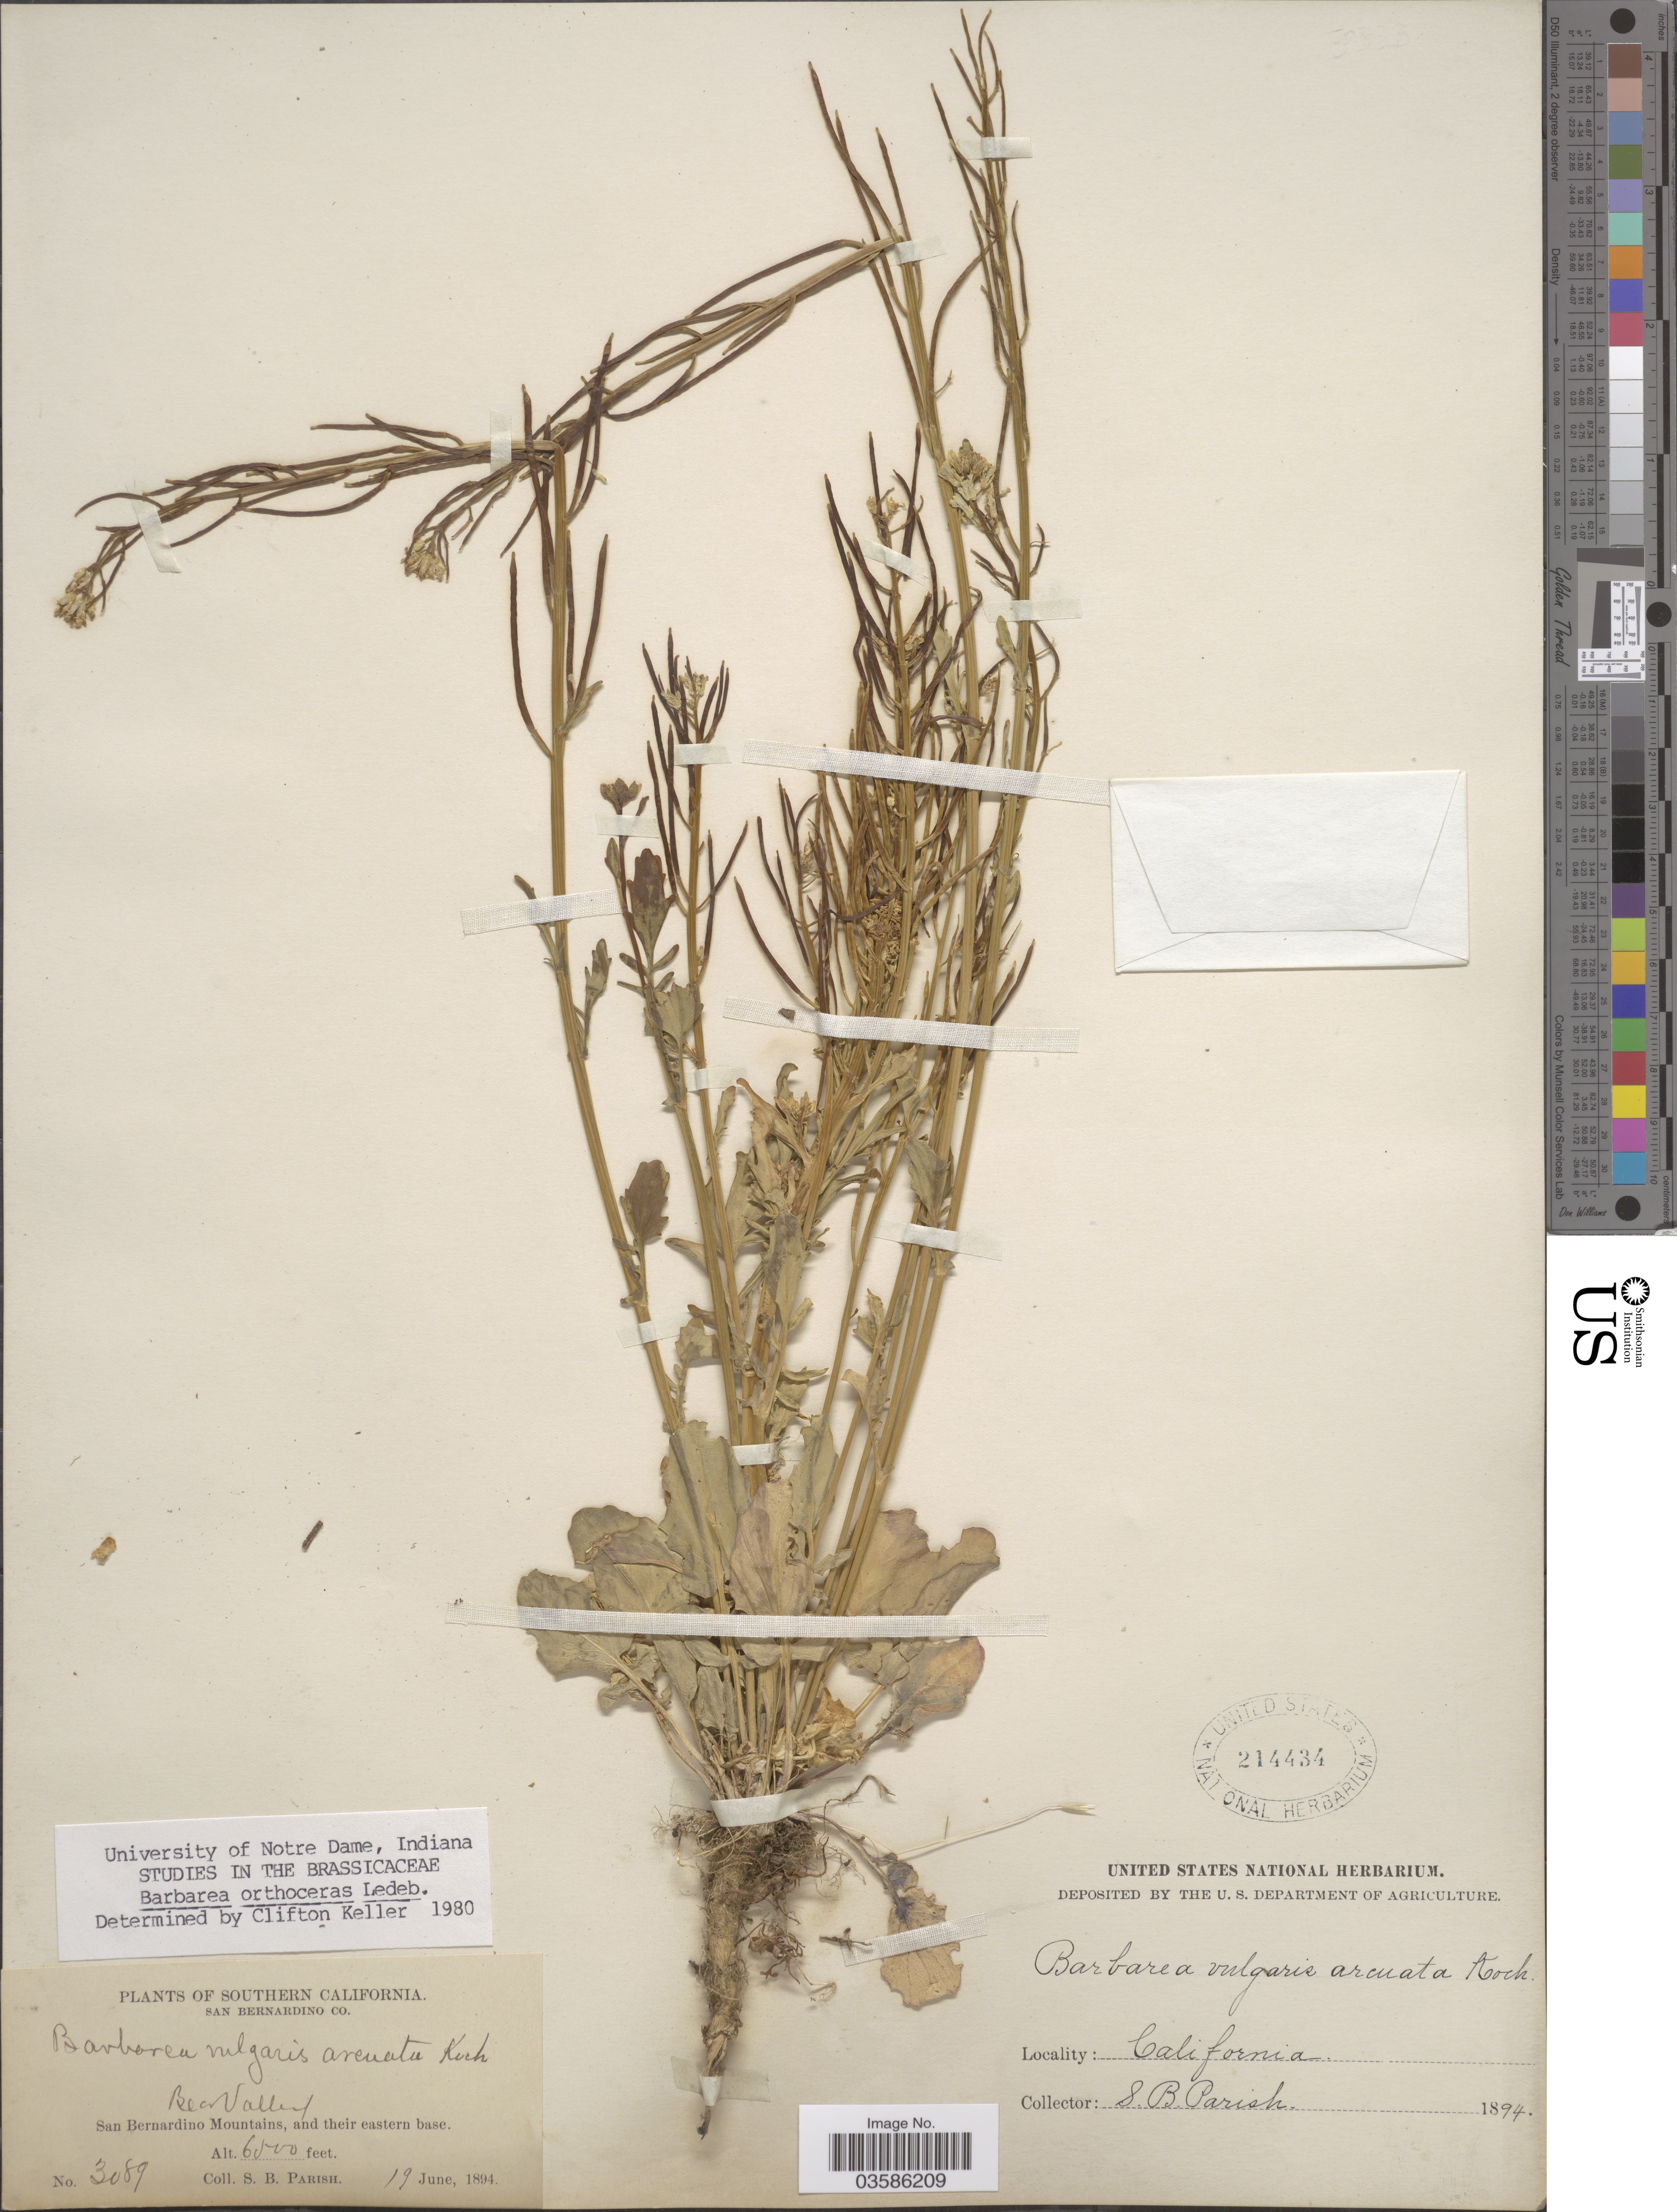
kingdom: Plantae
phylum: Tracheophyta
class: Magnoliopsida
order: Brassicales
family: Brassicaceae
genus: Barbarea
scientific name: Barbarea orthoceras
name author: Ledeb.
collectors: S. B. Parish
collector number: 3089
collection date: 1894-06-19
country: United States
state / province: California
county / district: San Bernardino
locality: Southern California. San Bernardino Co. Bear Valley. San Bernardino Mountains, and their eastern base.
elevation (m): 1981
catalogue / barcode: US 214434